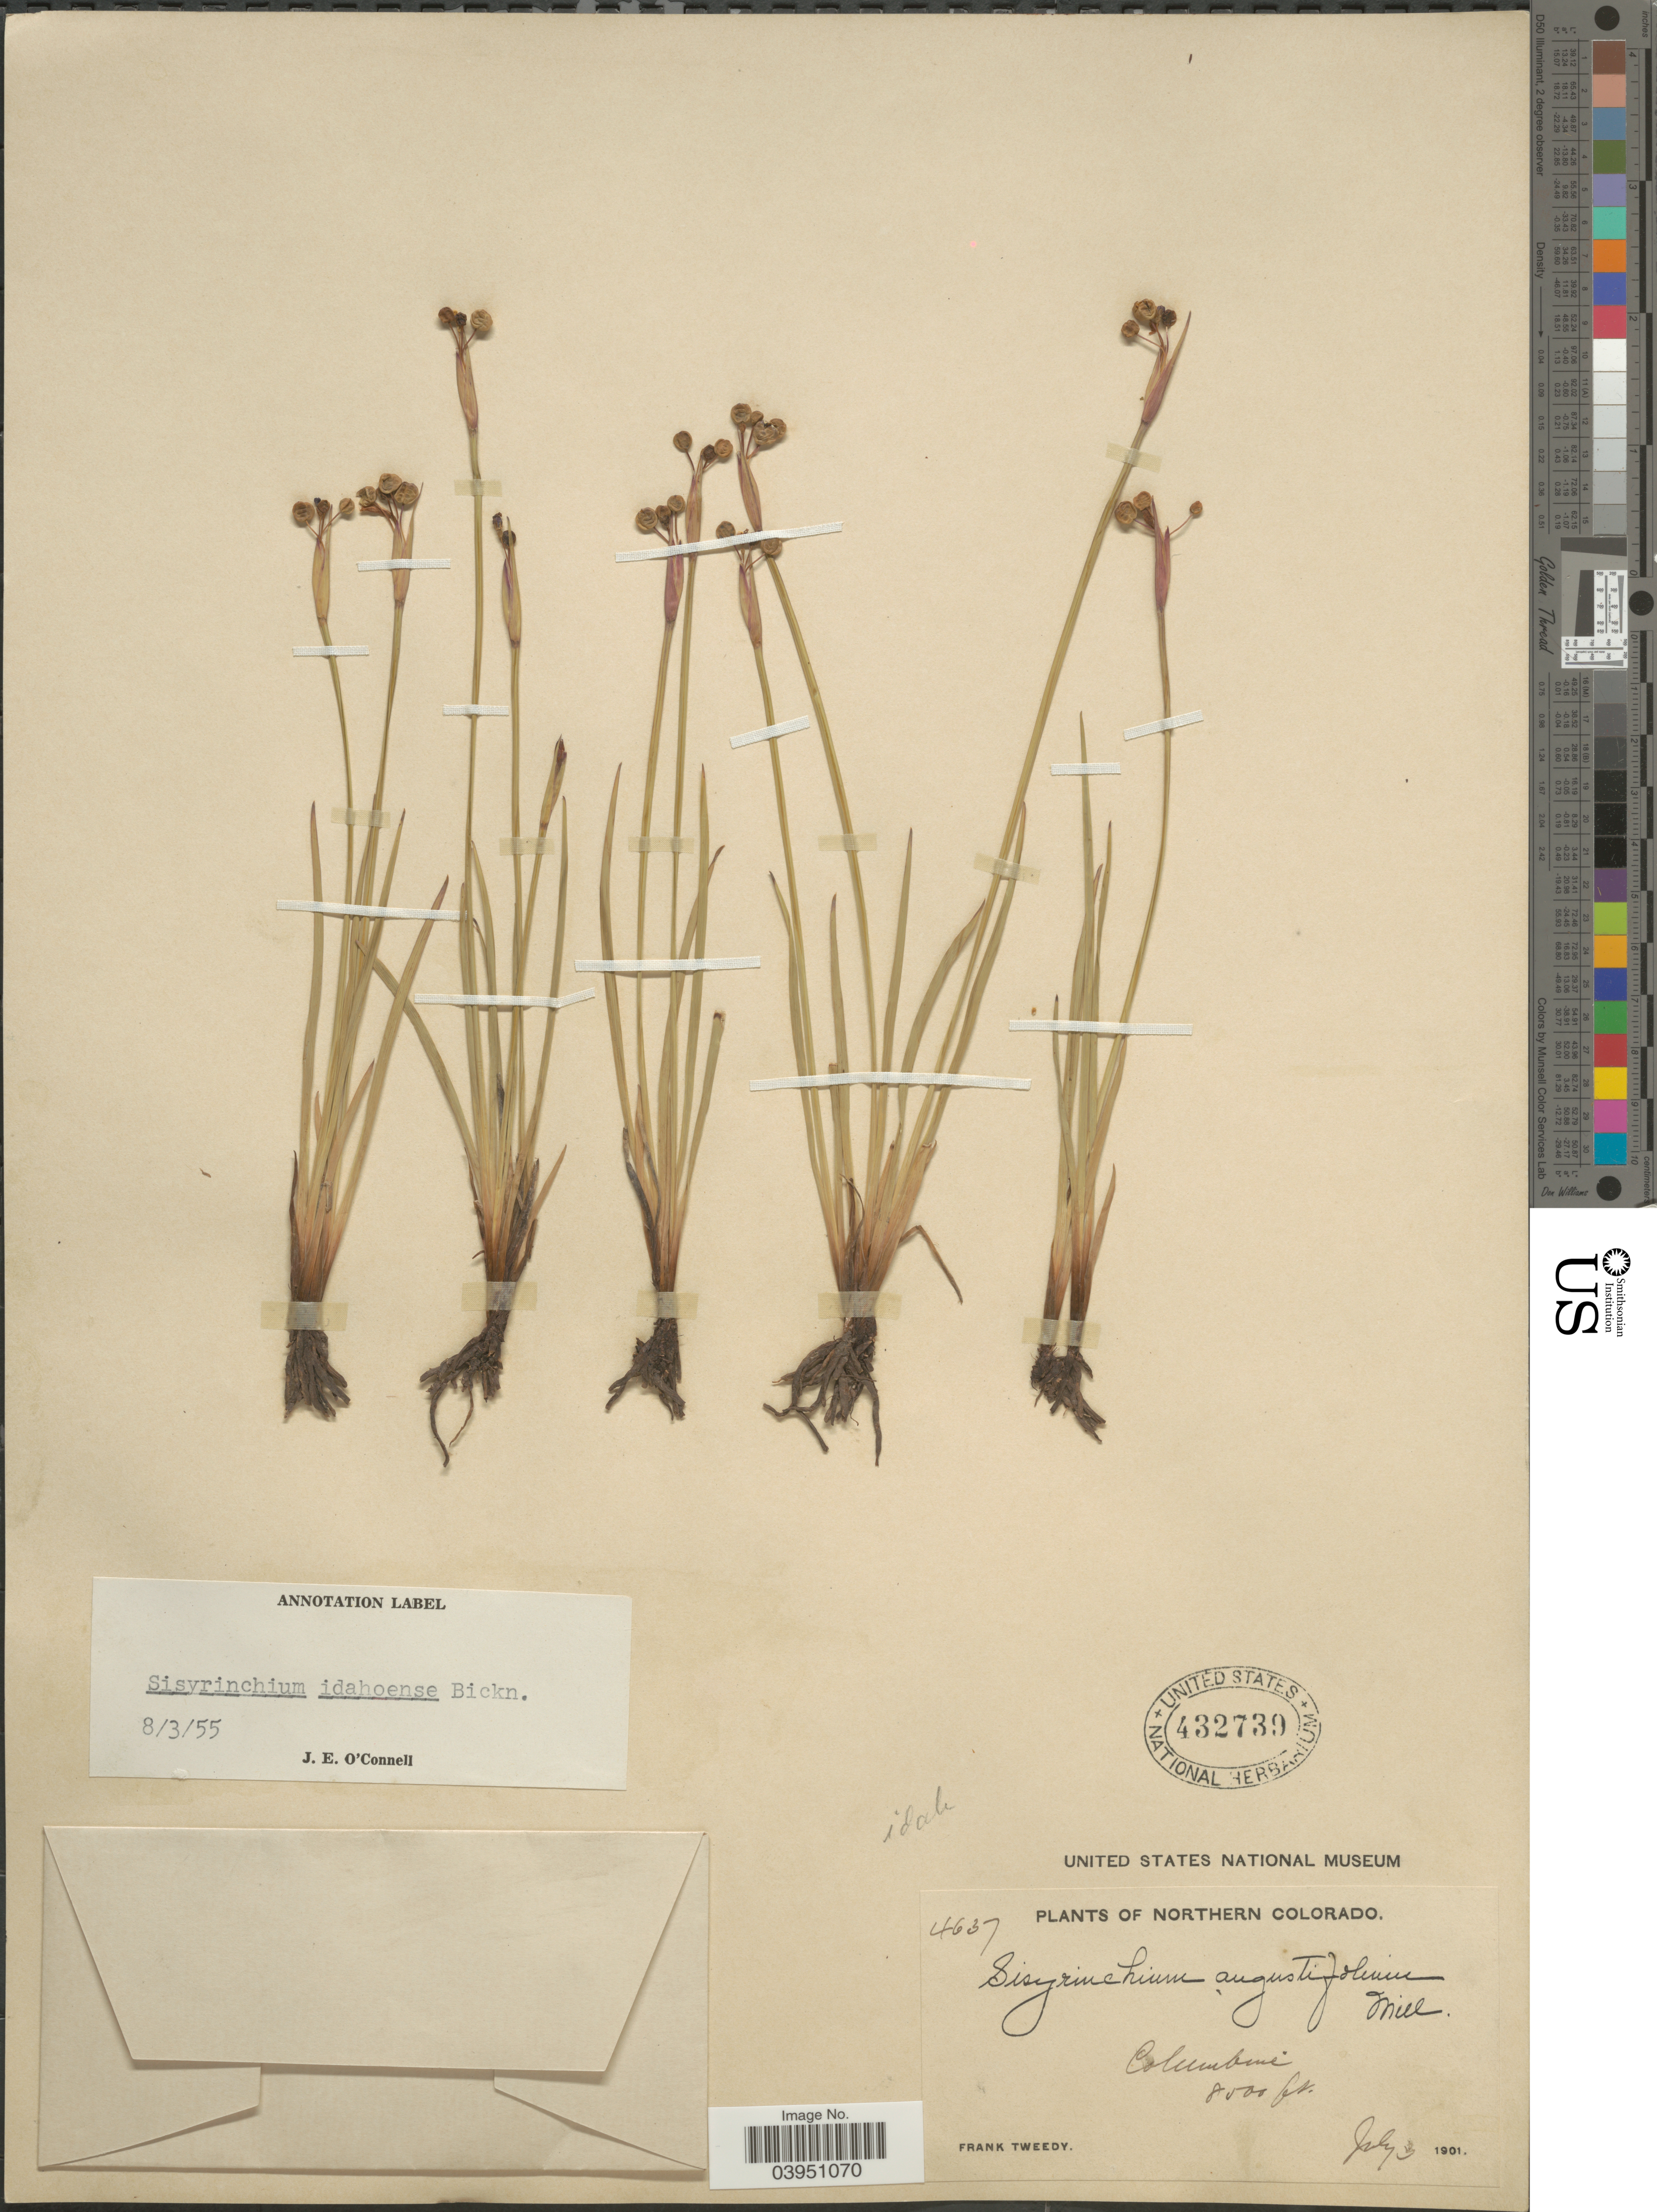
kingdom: Plantae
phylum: Tracheophyta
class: Liliopsida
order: Asparagales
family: Iridaceae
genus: Sisyrinchium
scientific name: Sisyrinchium idahoense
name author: E.P. Bicknell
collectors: F. Tweedy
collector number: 4637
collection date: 1901-07-03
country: United States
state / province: Colorado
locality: Northern Colorado. Columbine.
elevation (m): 2438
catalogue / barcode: US 432739